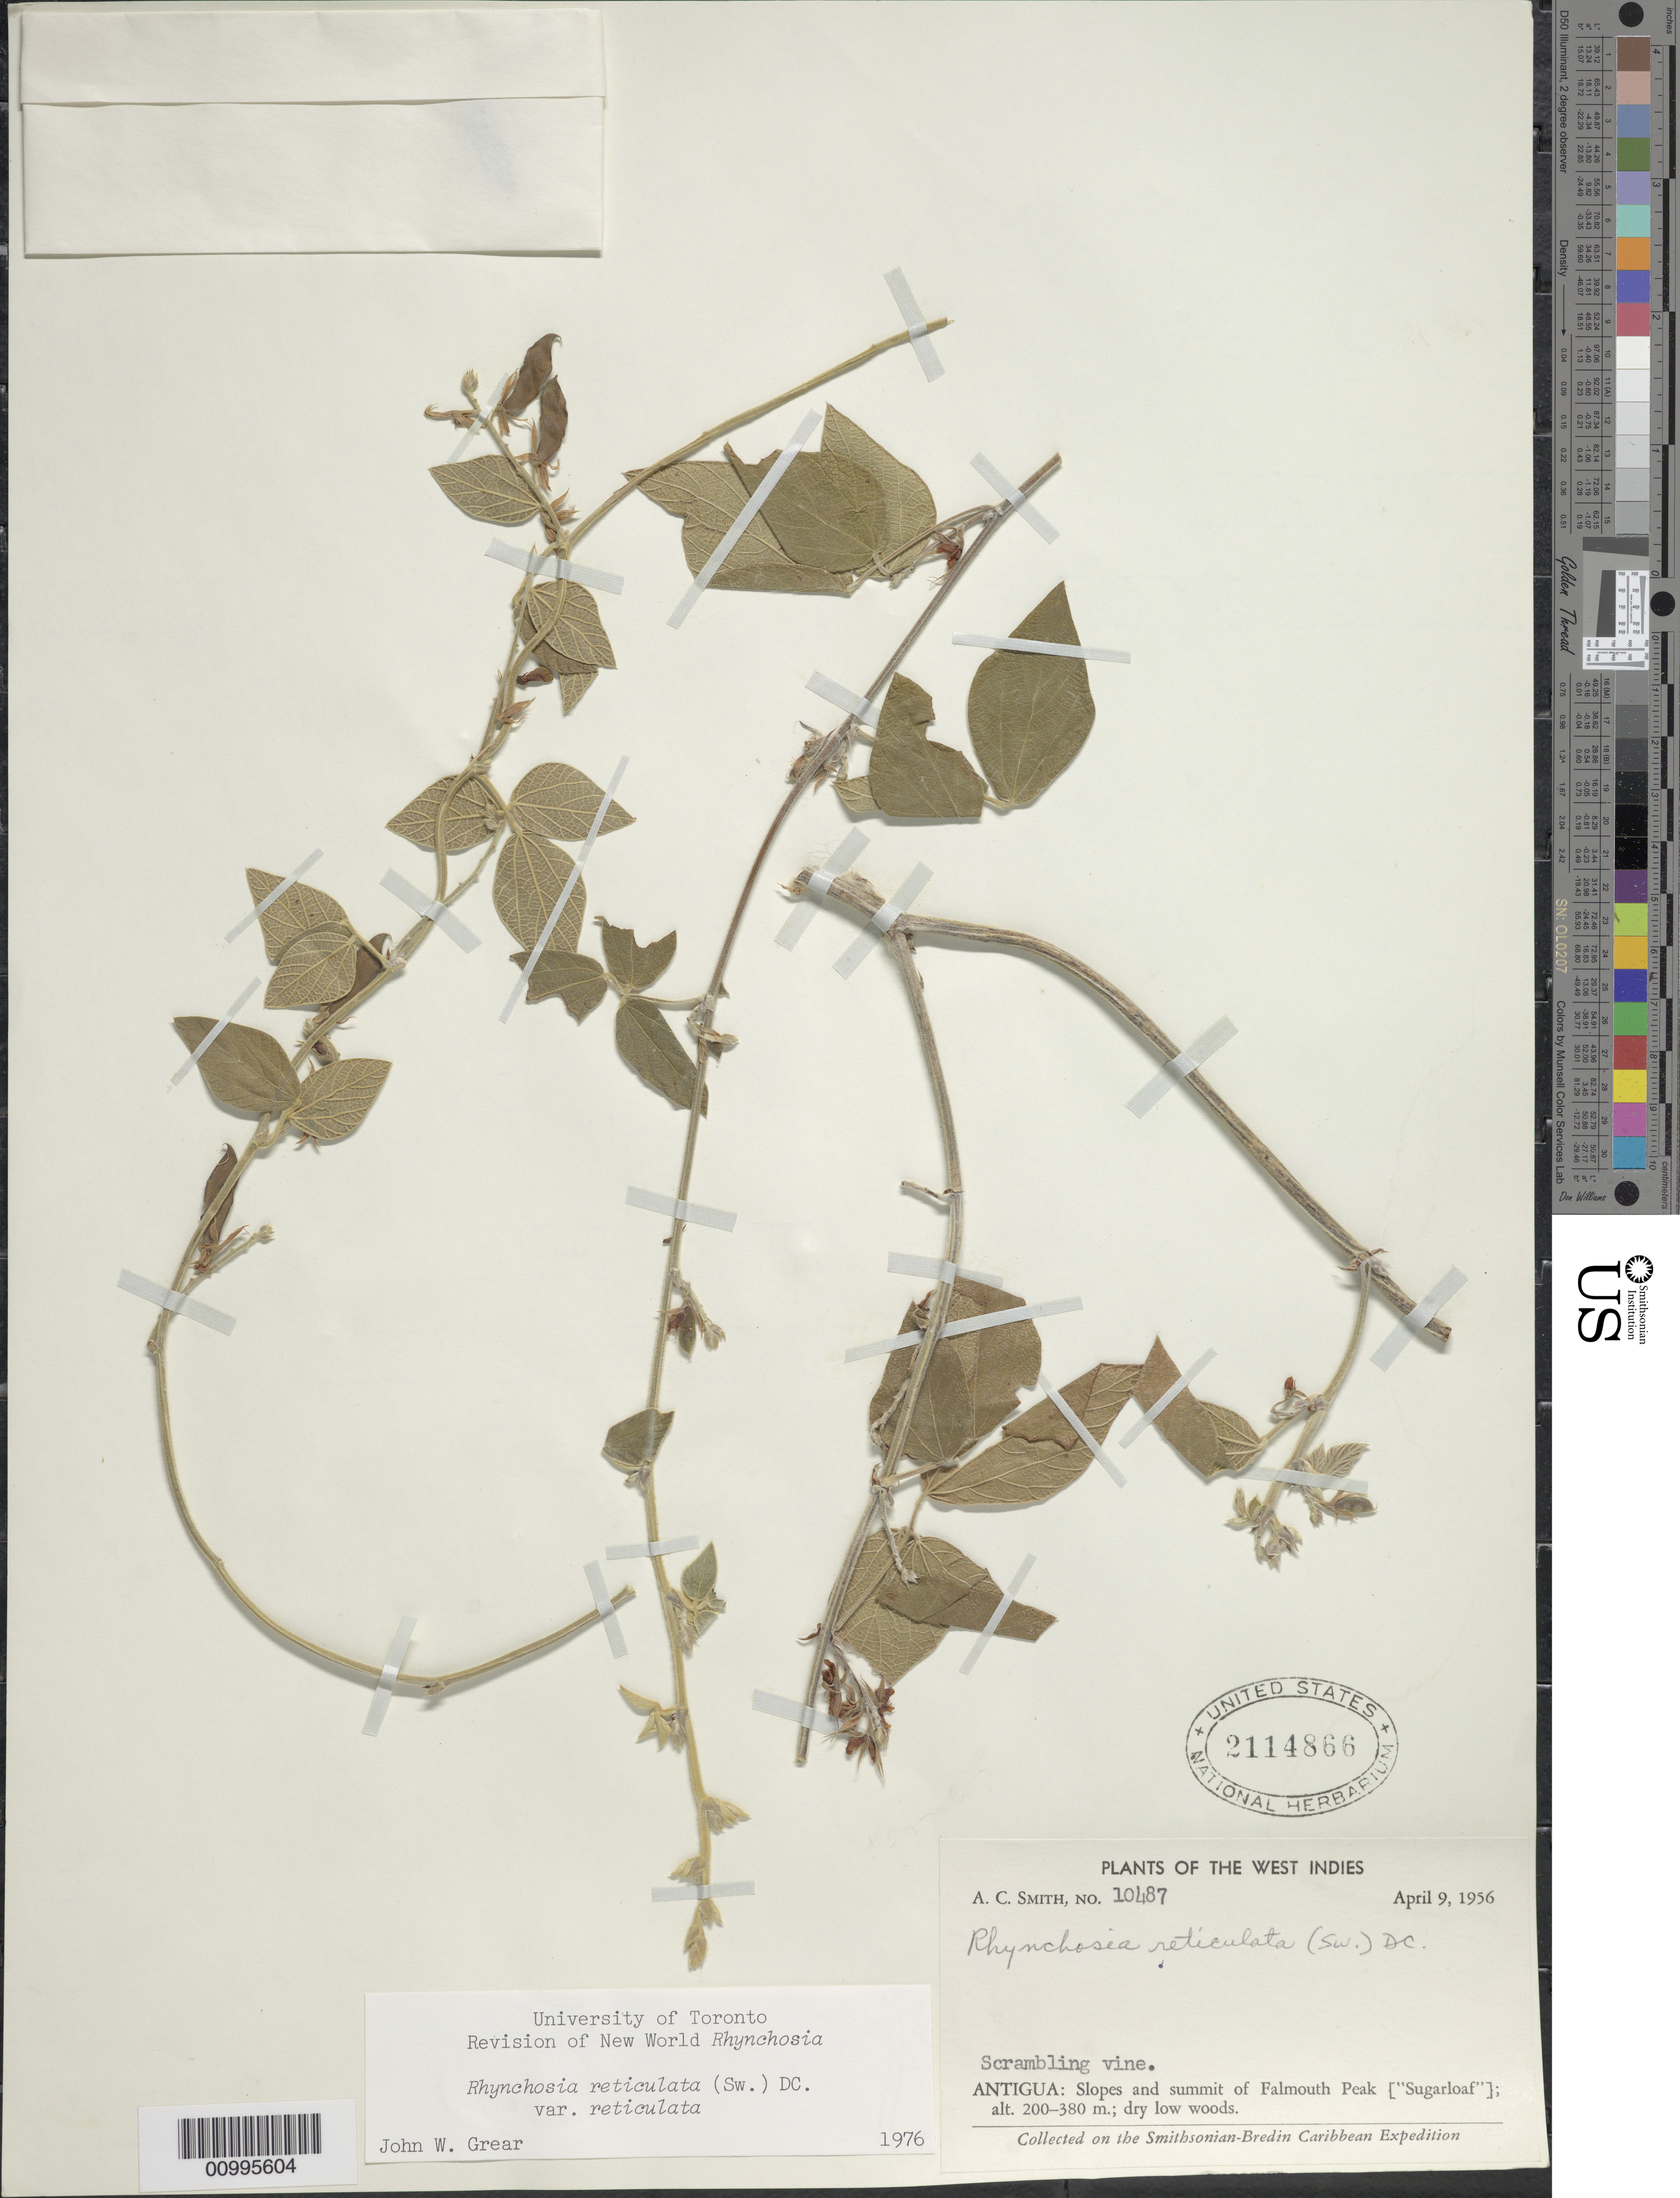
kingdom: Plantae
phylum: Tracheophyta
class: Magnoliopsida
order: Fabales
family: Fabaceae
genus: Rhynchosia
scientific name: Rhynchosia reticulata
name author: (Sw.) DC.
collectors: A. C. Smith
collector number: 10487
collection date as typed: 09 Apr 1956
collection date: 1956-04-09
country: Antigua and Barbuda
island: Antigua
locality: Slopes and summit of Falmouth Peak.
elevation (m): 200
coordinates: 0 N, 0 E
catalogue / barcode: US 2114866